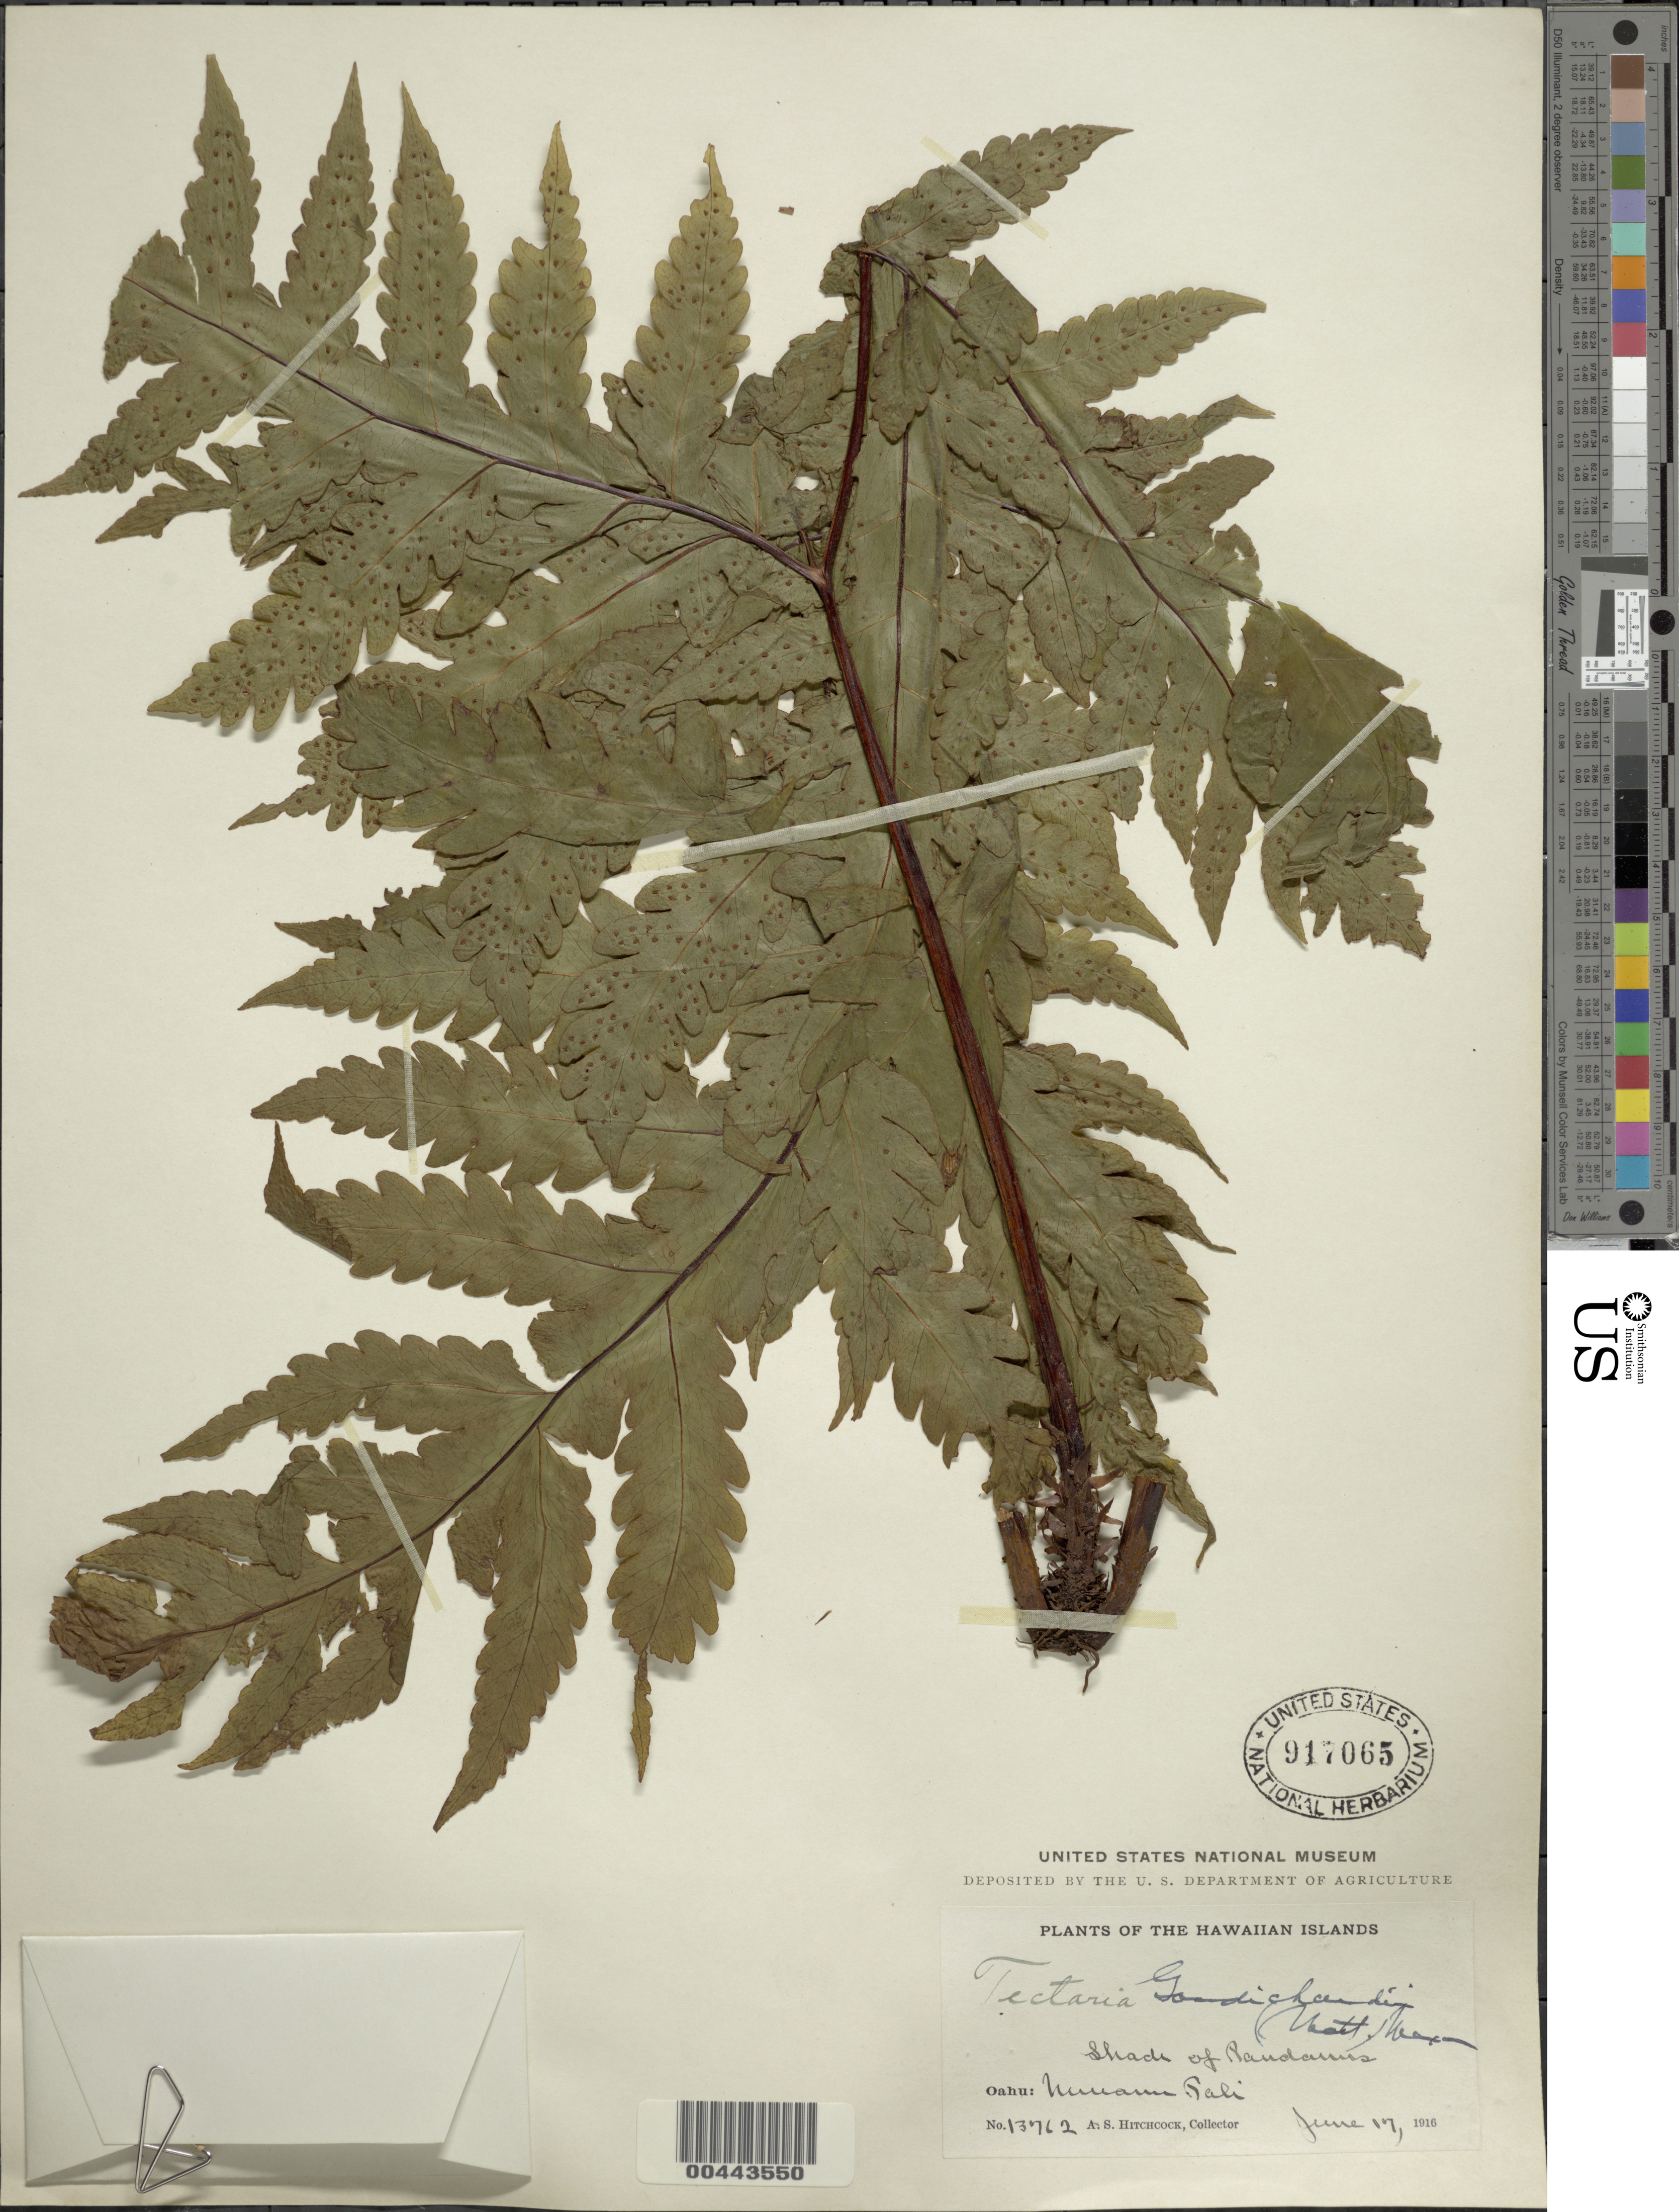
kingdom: Plantae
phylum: Tracheophyta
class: Polypodiopsida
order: Polypodiales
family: Tectariaceae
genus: Tectaria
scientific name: Tectaria gaudichaudii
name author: (Mett.) Maxon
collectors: A. S. Hitchcock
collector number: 13762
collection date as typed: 17 Jun 1916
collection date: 1916-06-17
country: United States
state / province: Hawaii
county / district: Honolulu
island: Oahu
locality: Nuuanu Pali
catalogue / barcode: US 917065